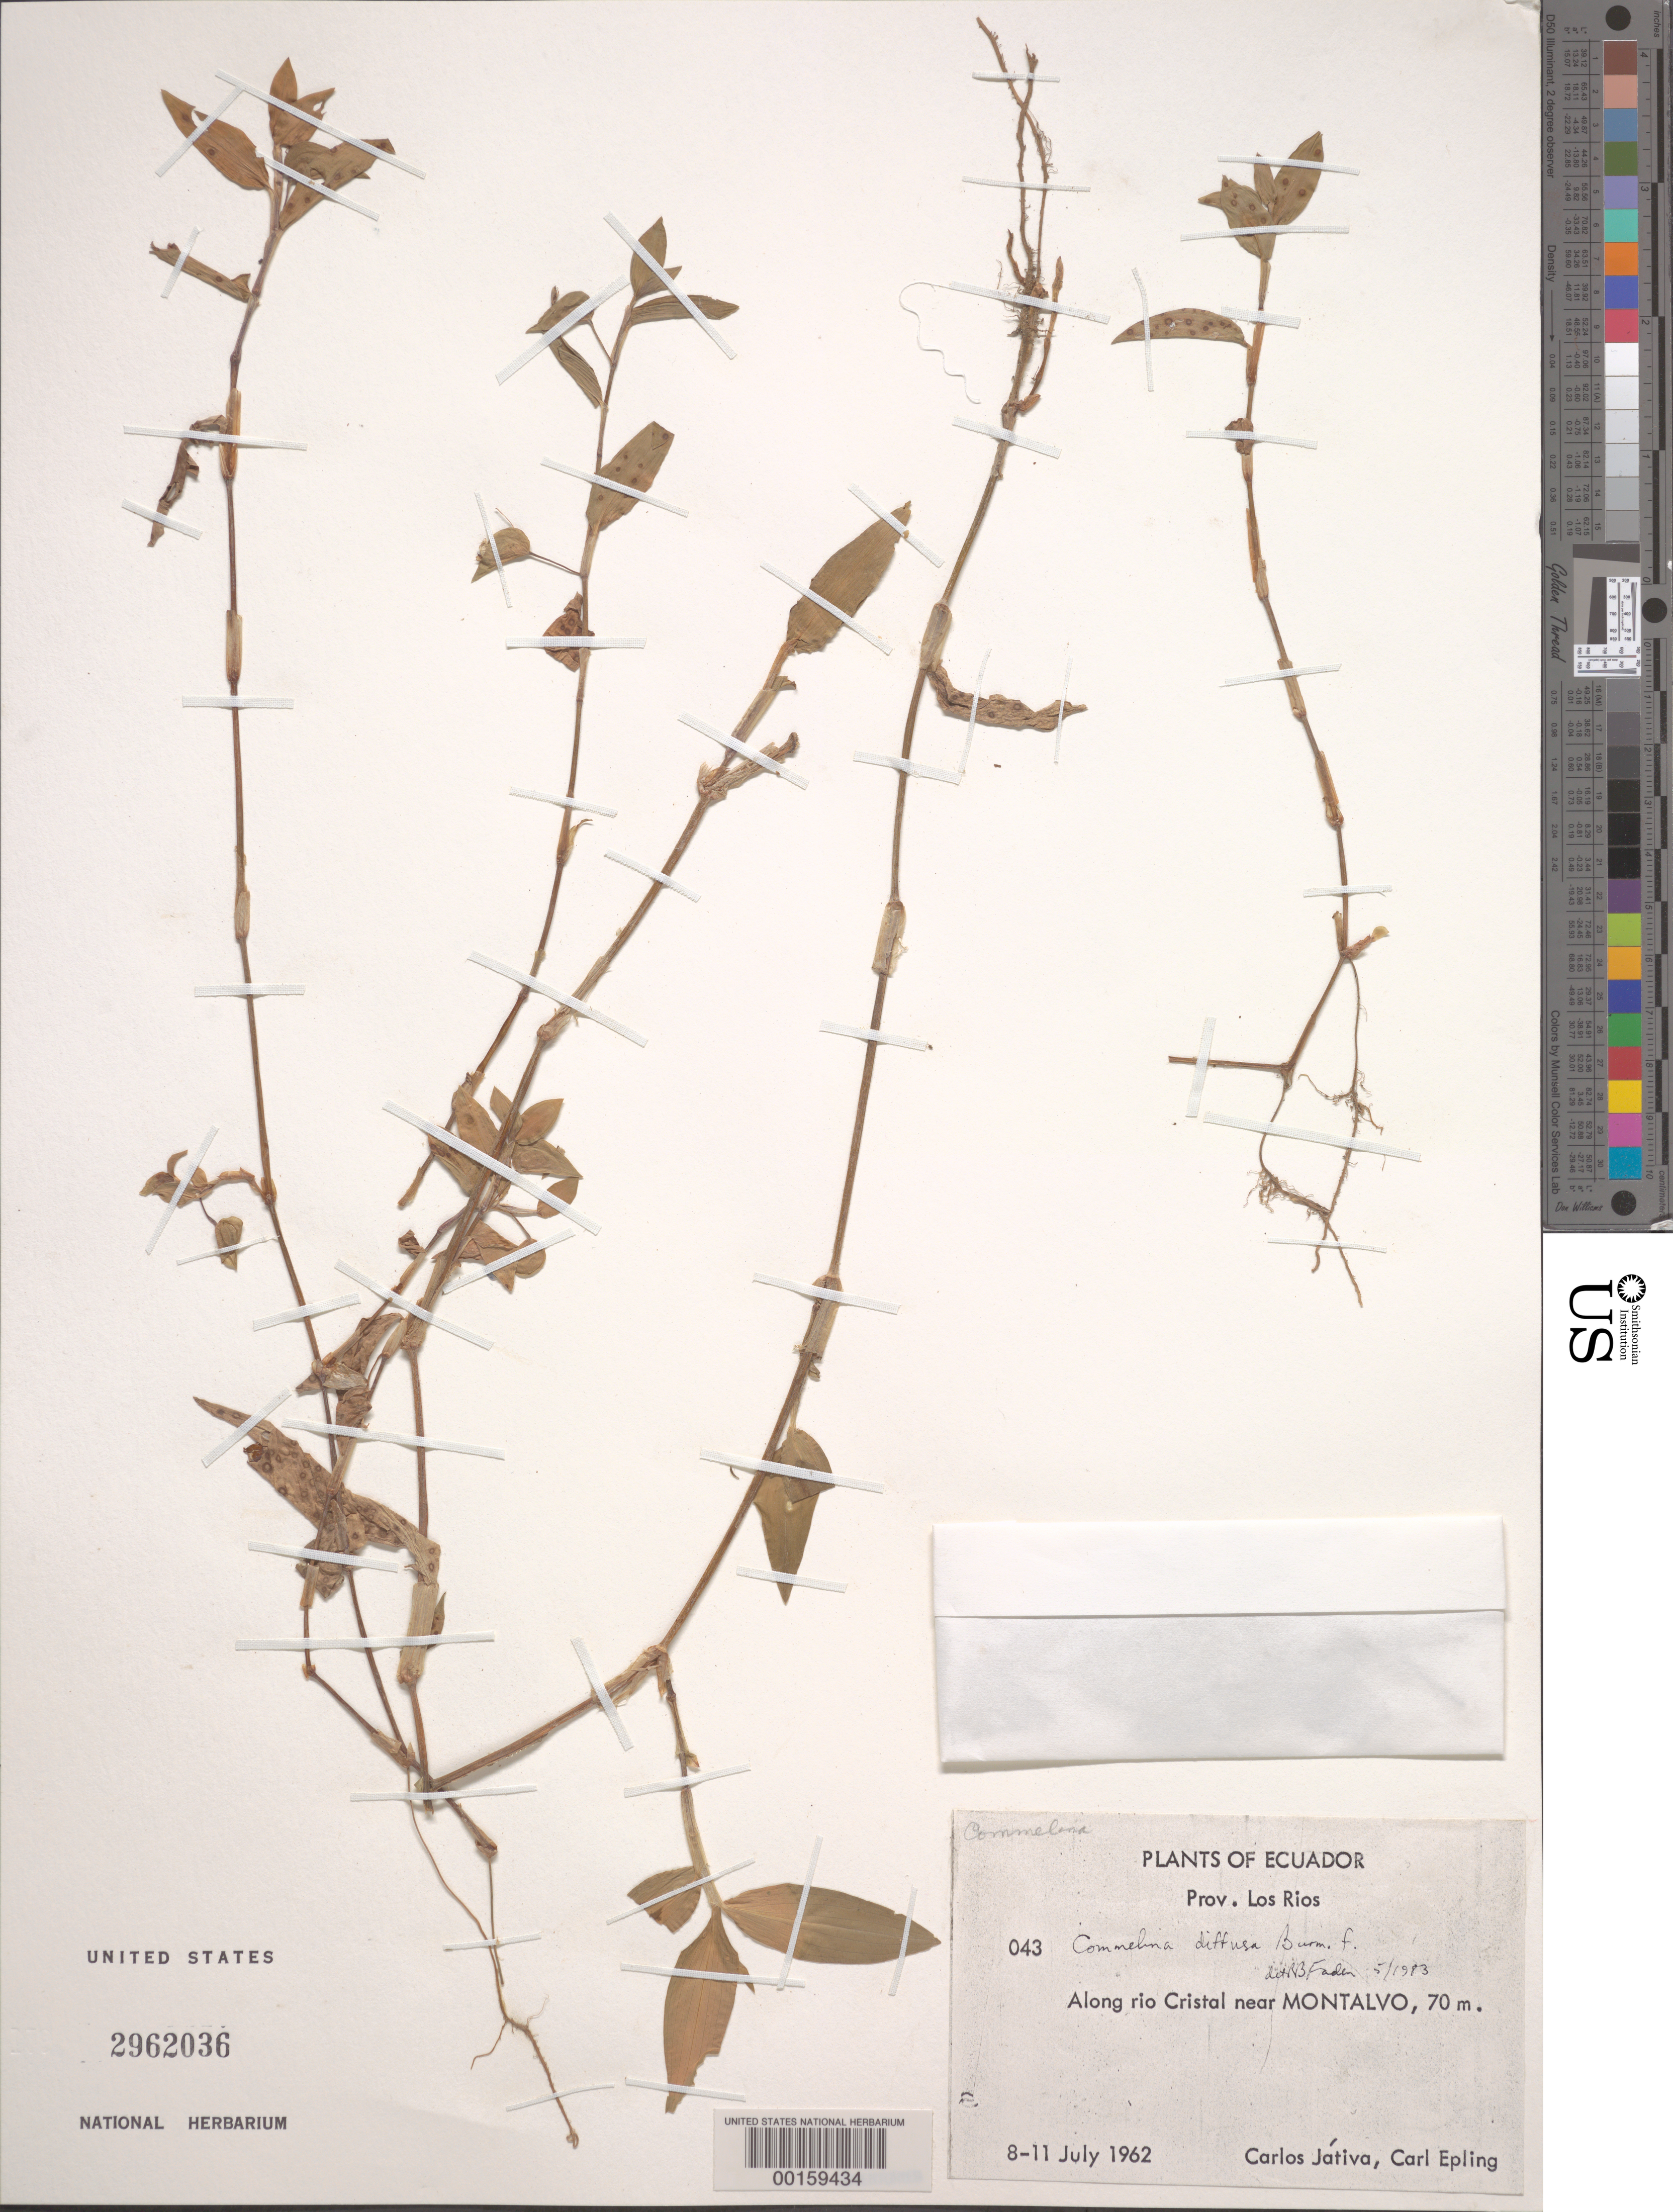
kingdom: Plantae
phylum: Tracheophyta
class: Liliopsida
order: Commelinales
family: Commelinaceae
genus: Commelina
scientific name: Commelina diffusa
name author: Burm. f.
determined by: Faden, Robert B., (US), Smithsonian Institution - National Museum of Natural History (UNITED STATES)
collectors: C. D. Játiva & C. C. Epling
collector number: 043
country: Ecuador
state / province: Los Ríos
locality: Along Rio cristal; near montalvo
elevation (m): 70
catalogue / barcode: US 2962036